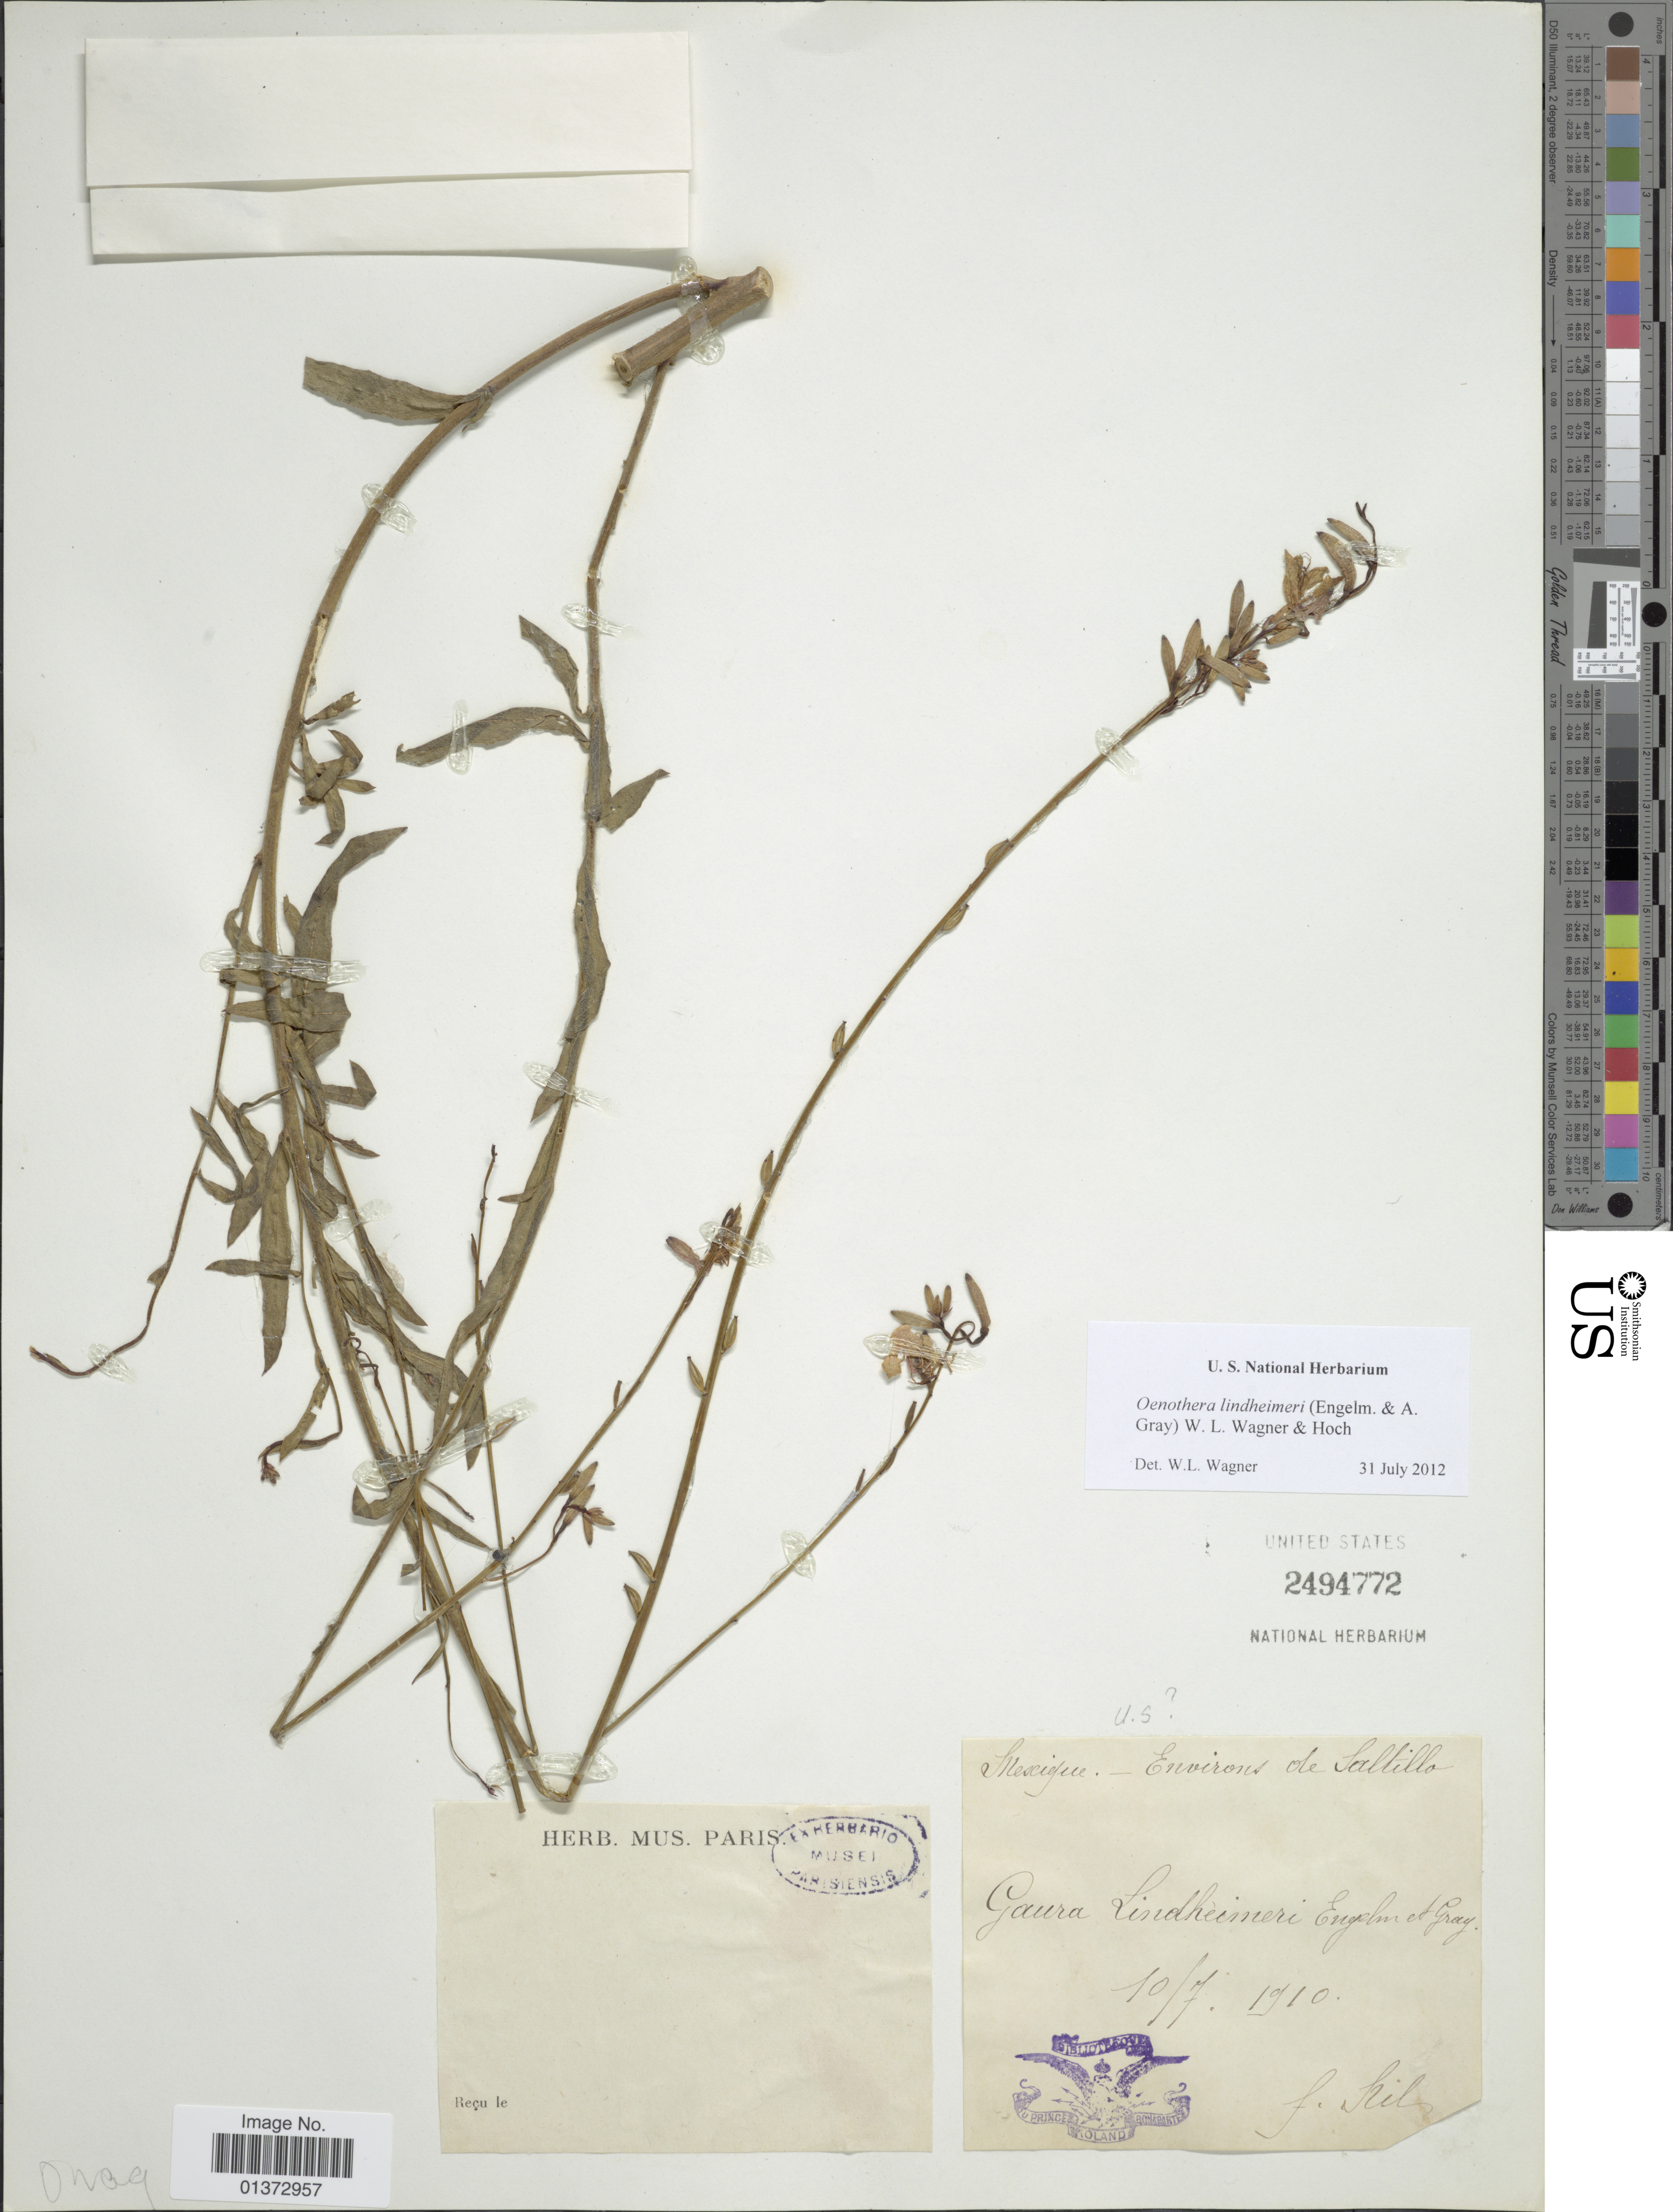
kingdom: Plantae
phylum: Tracheophyta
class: Magnoliopsida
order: Myrtales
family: Onagraceae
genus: Oenothera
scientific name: Oenothera lindheimeri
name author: (Engelm. & A. Gray) W.L. Wagner & Hoch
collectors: Bro. Nil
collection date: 1910-07-10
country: Mexico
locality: Environs de Saltillo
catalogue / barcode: US 2494772